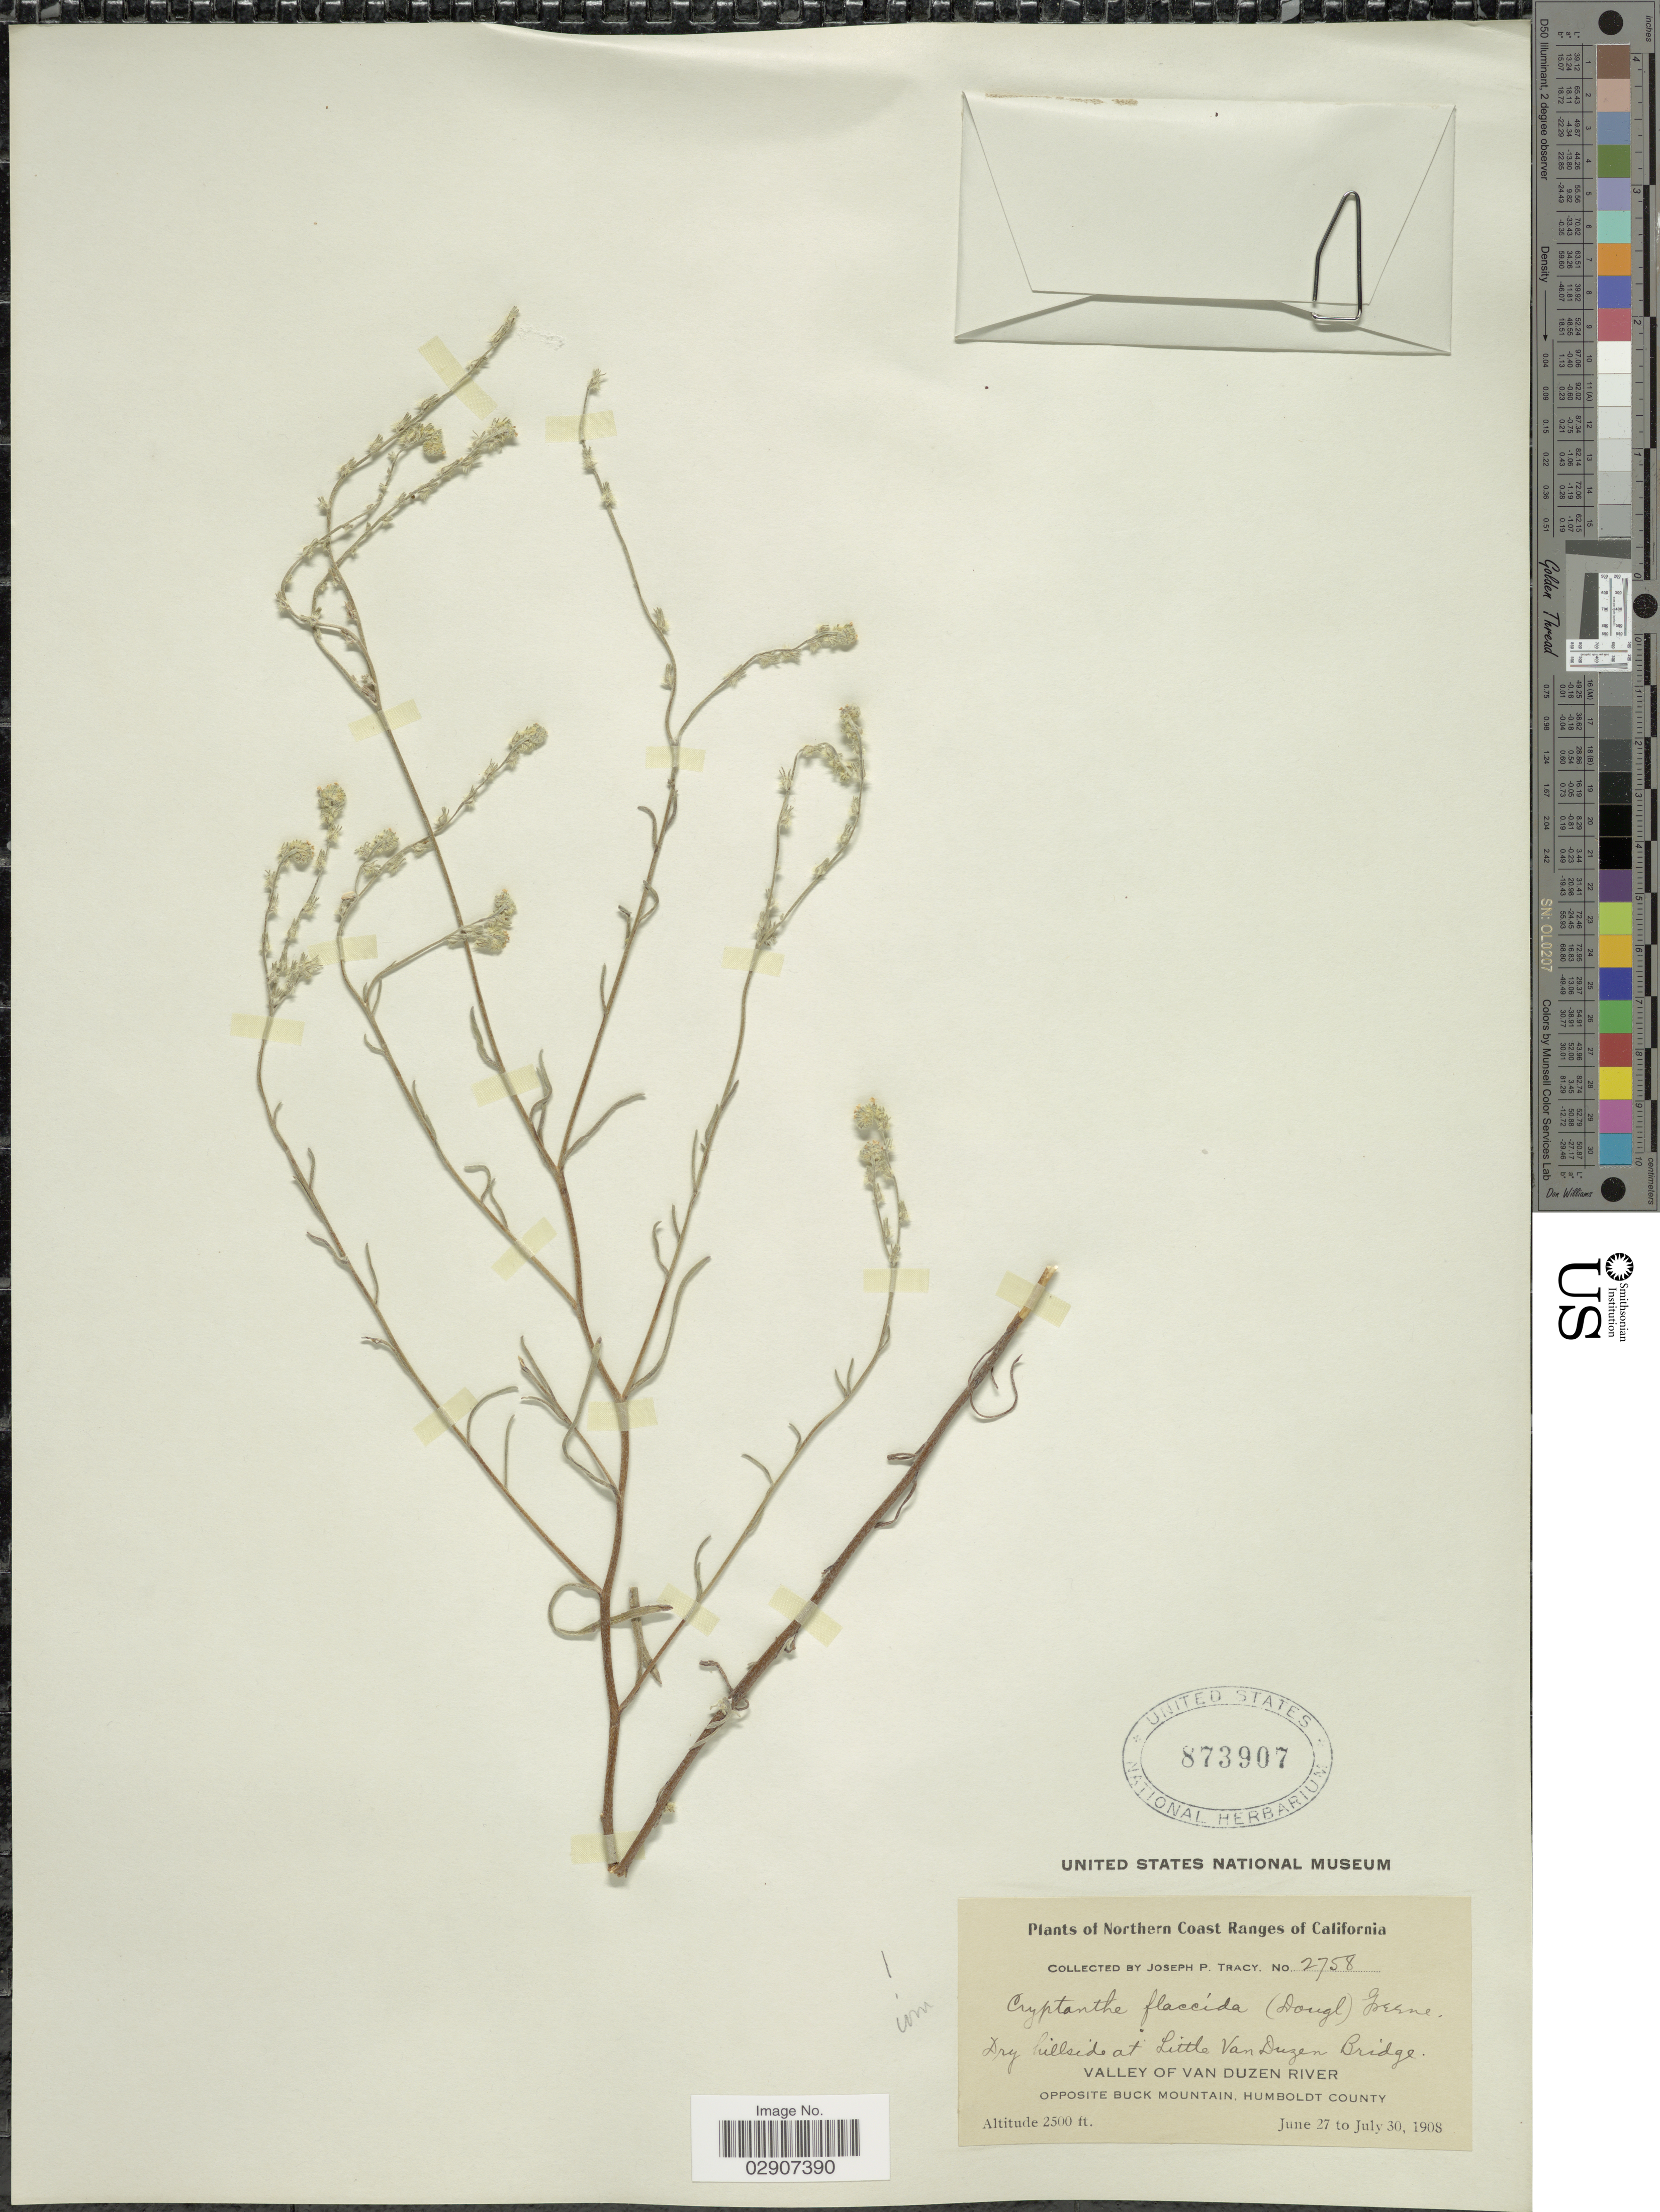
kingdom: Plantae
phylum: Tracheophyta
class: Magnoliopsida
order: Boraginales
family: Boraginaceae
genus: Cryptantha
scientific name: Cryptantha flaccida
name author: (Douglas ex Lehm.) Greene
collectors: J. Tracy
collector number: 2758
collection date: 1908-06-27/1908-07-30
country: United States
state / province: California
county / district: Humboldt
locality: Northern Coast Ranges of California, Dry hillside at Little Van Duzen Bridge, Valley of Van Duzen River, Opposite Buck Mountain, Humboldt County.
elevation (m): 762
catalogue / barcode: US 873907